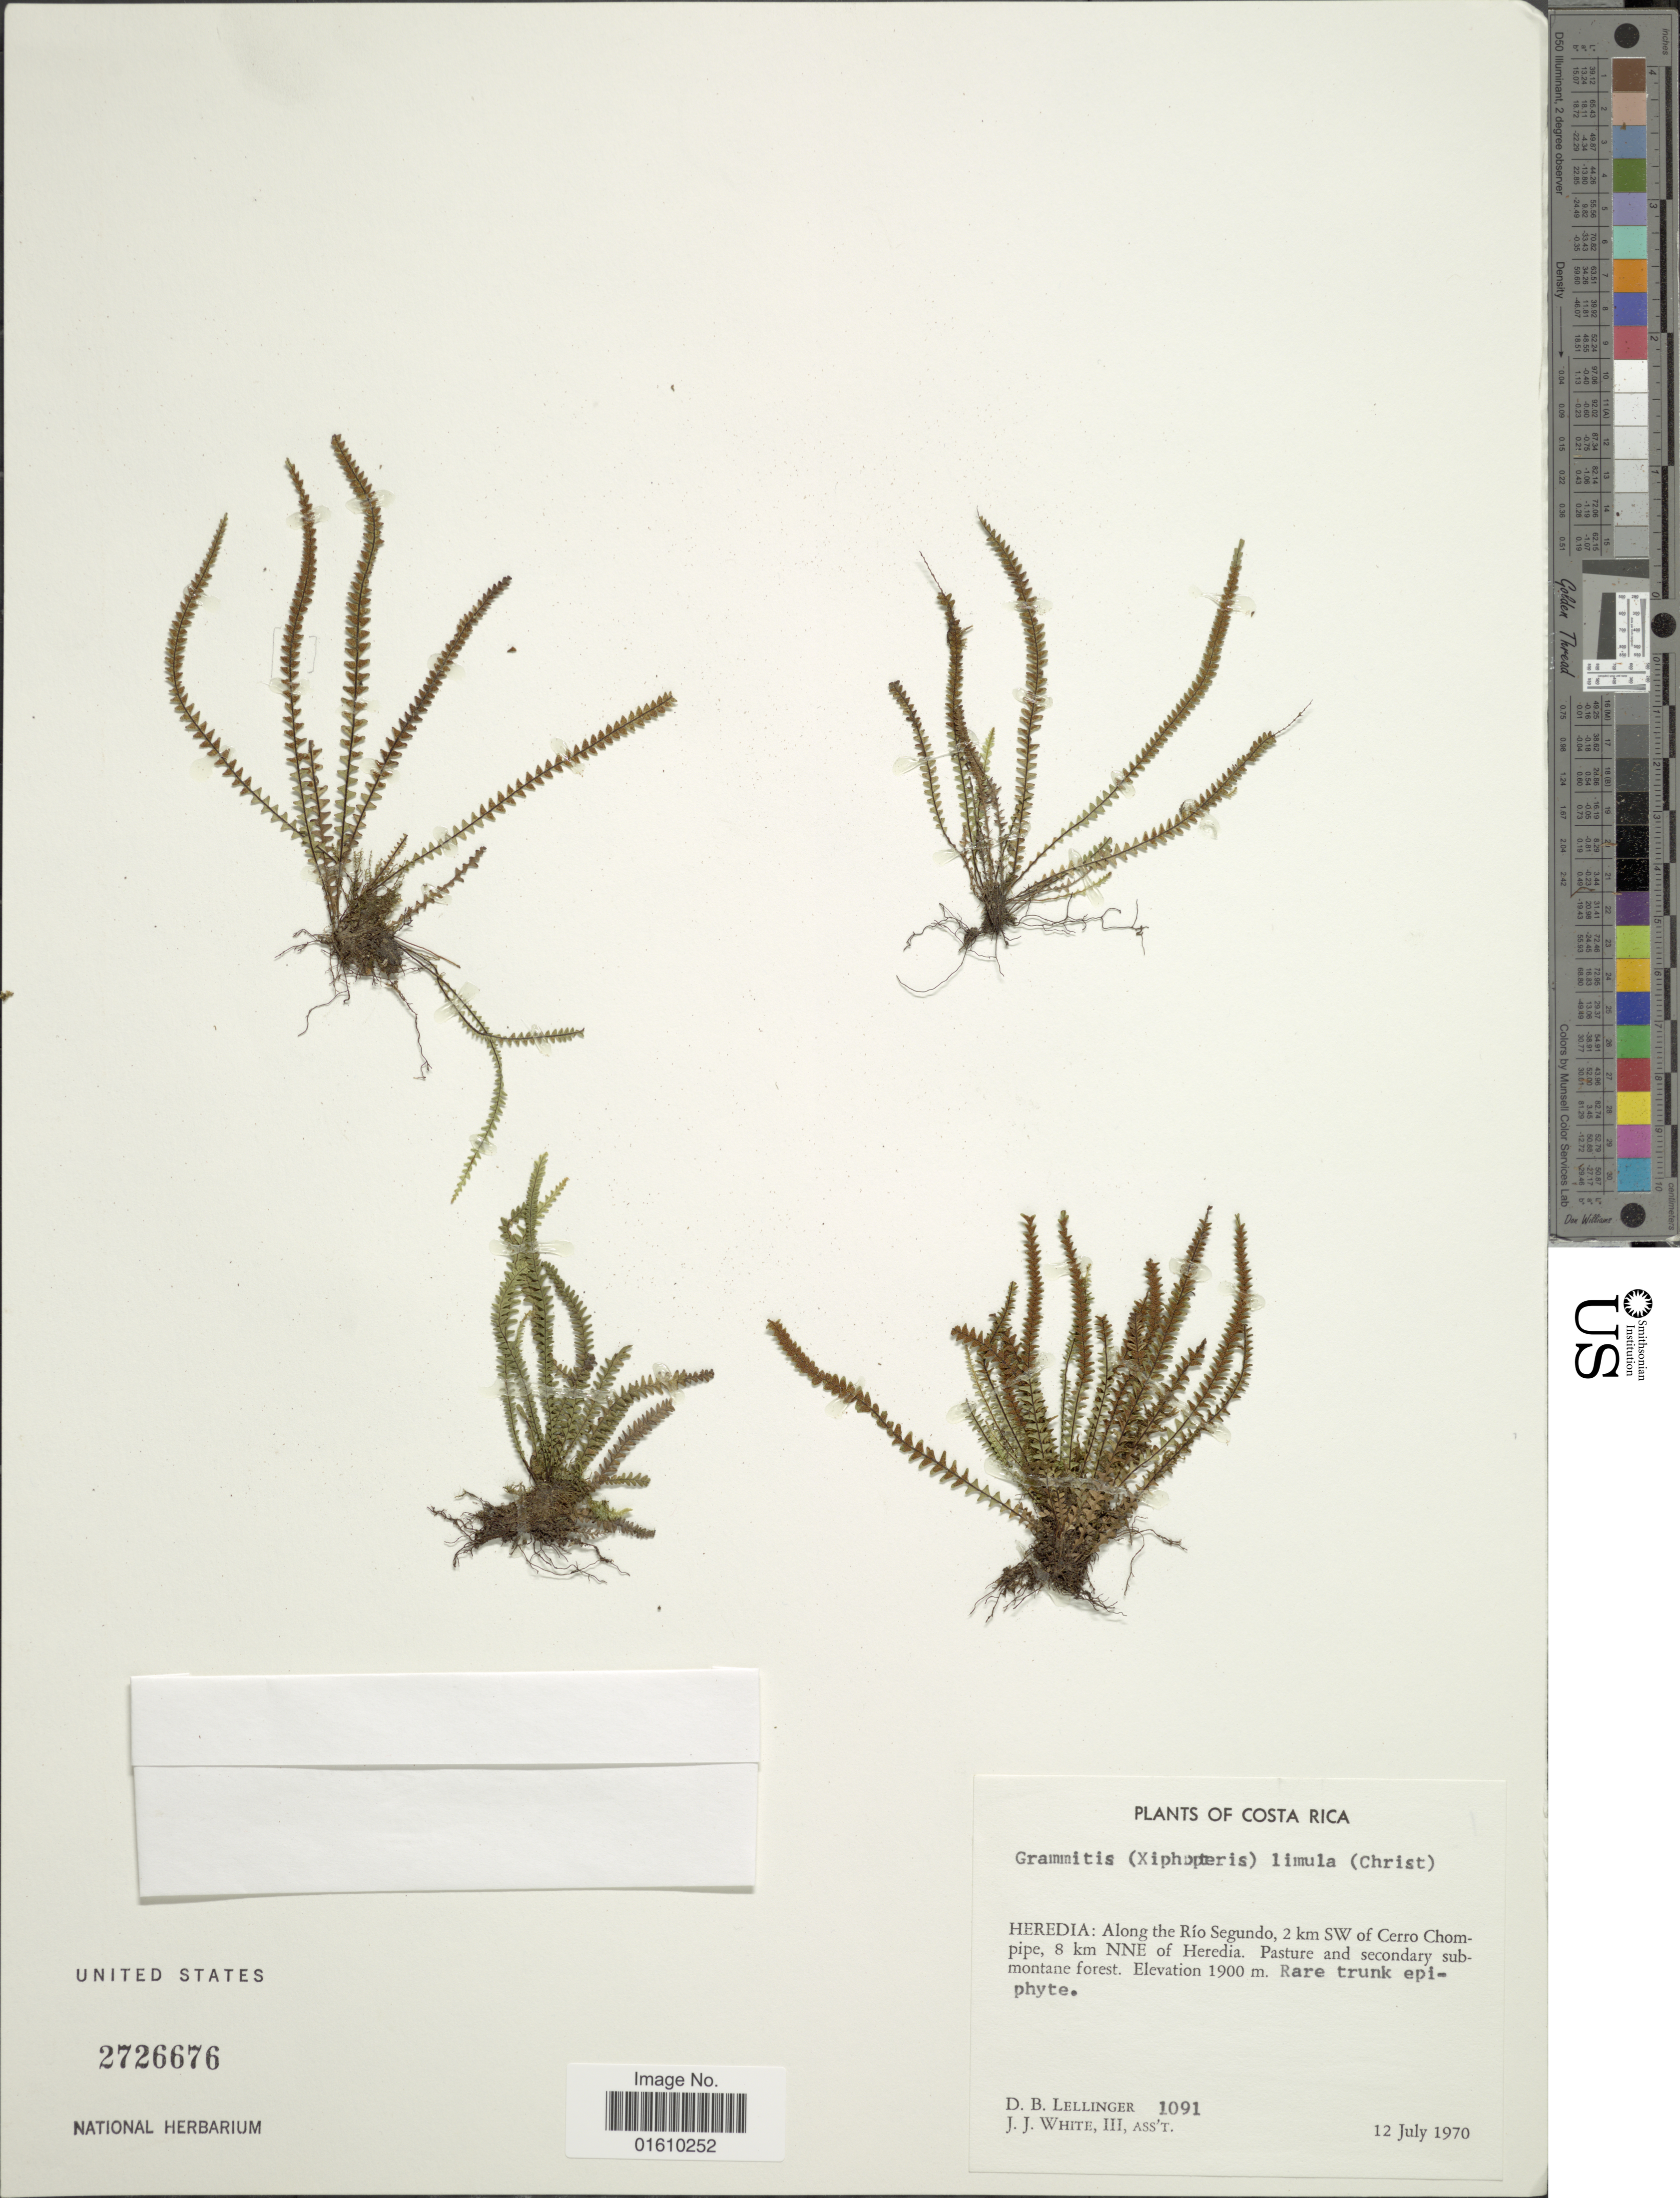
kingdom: Plantae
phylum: Tracheophyta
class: Polypodiopsida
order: Polypodiales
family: Polypodiaceae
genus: Stenogrammitis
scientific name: Stenogrammitis limula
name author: (Christ) Labiak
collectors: D. B. Lellinger & J. J. White III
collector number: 1091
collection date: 1970-07-12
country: Costa Rica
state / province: Heredia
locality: Along the Río Segundo, 2 km SW of Cerro Chompipe, 8 km NNE of Heredia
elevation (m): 1900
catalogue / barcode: US 2726676